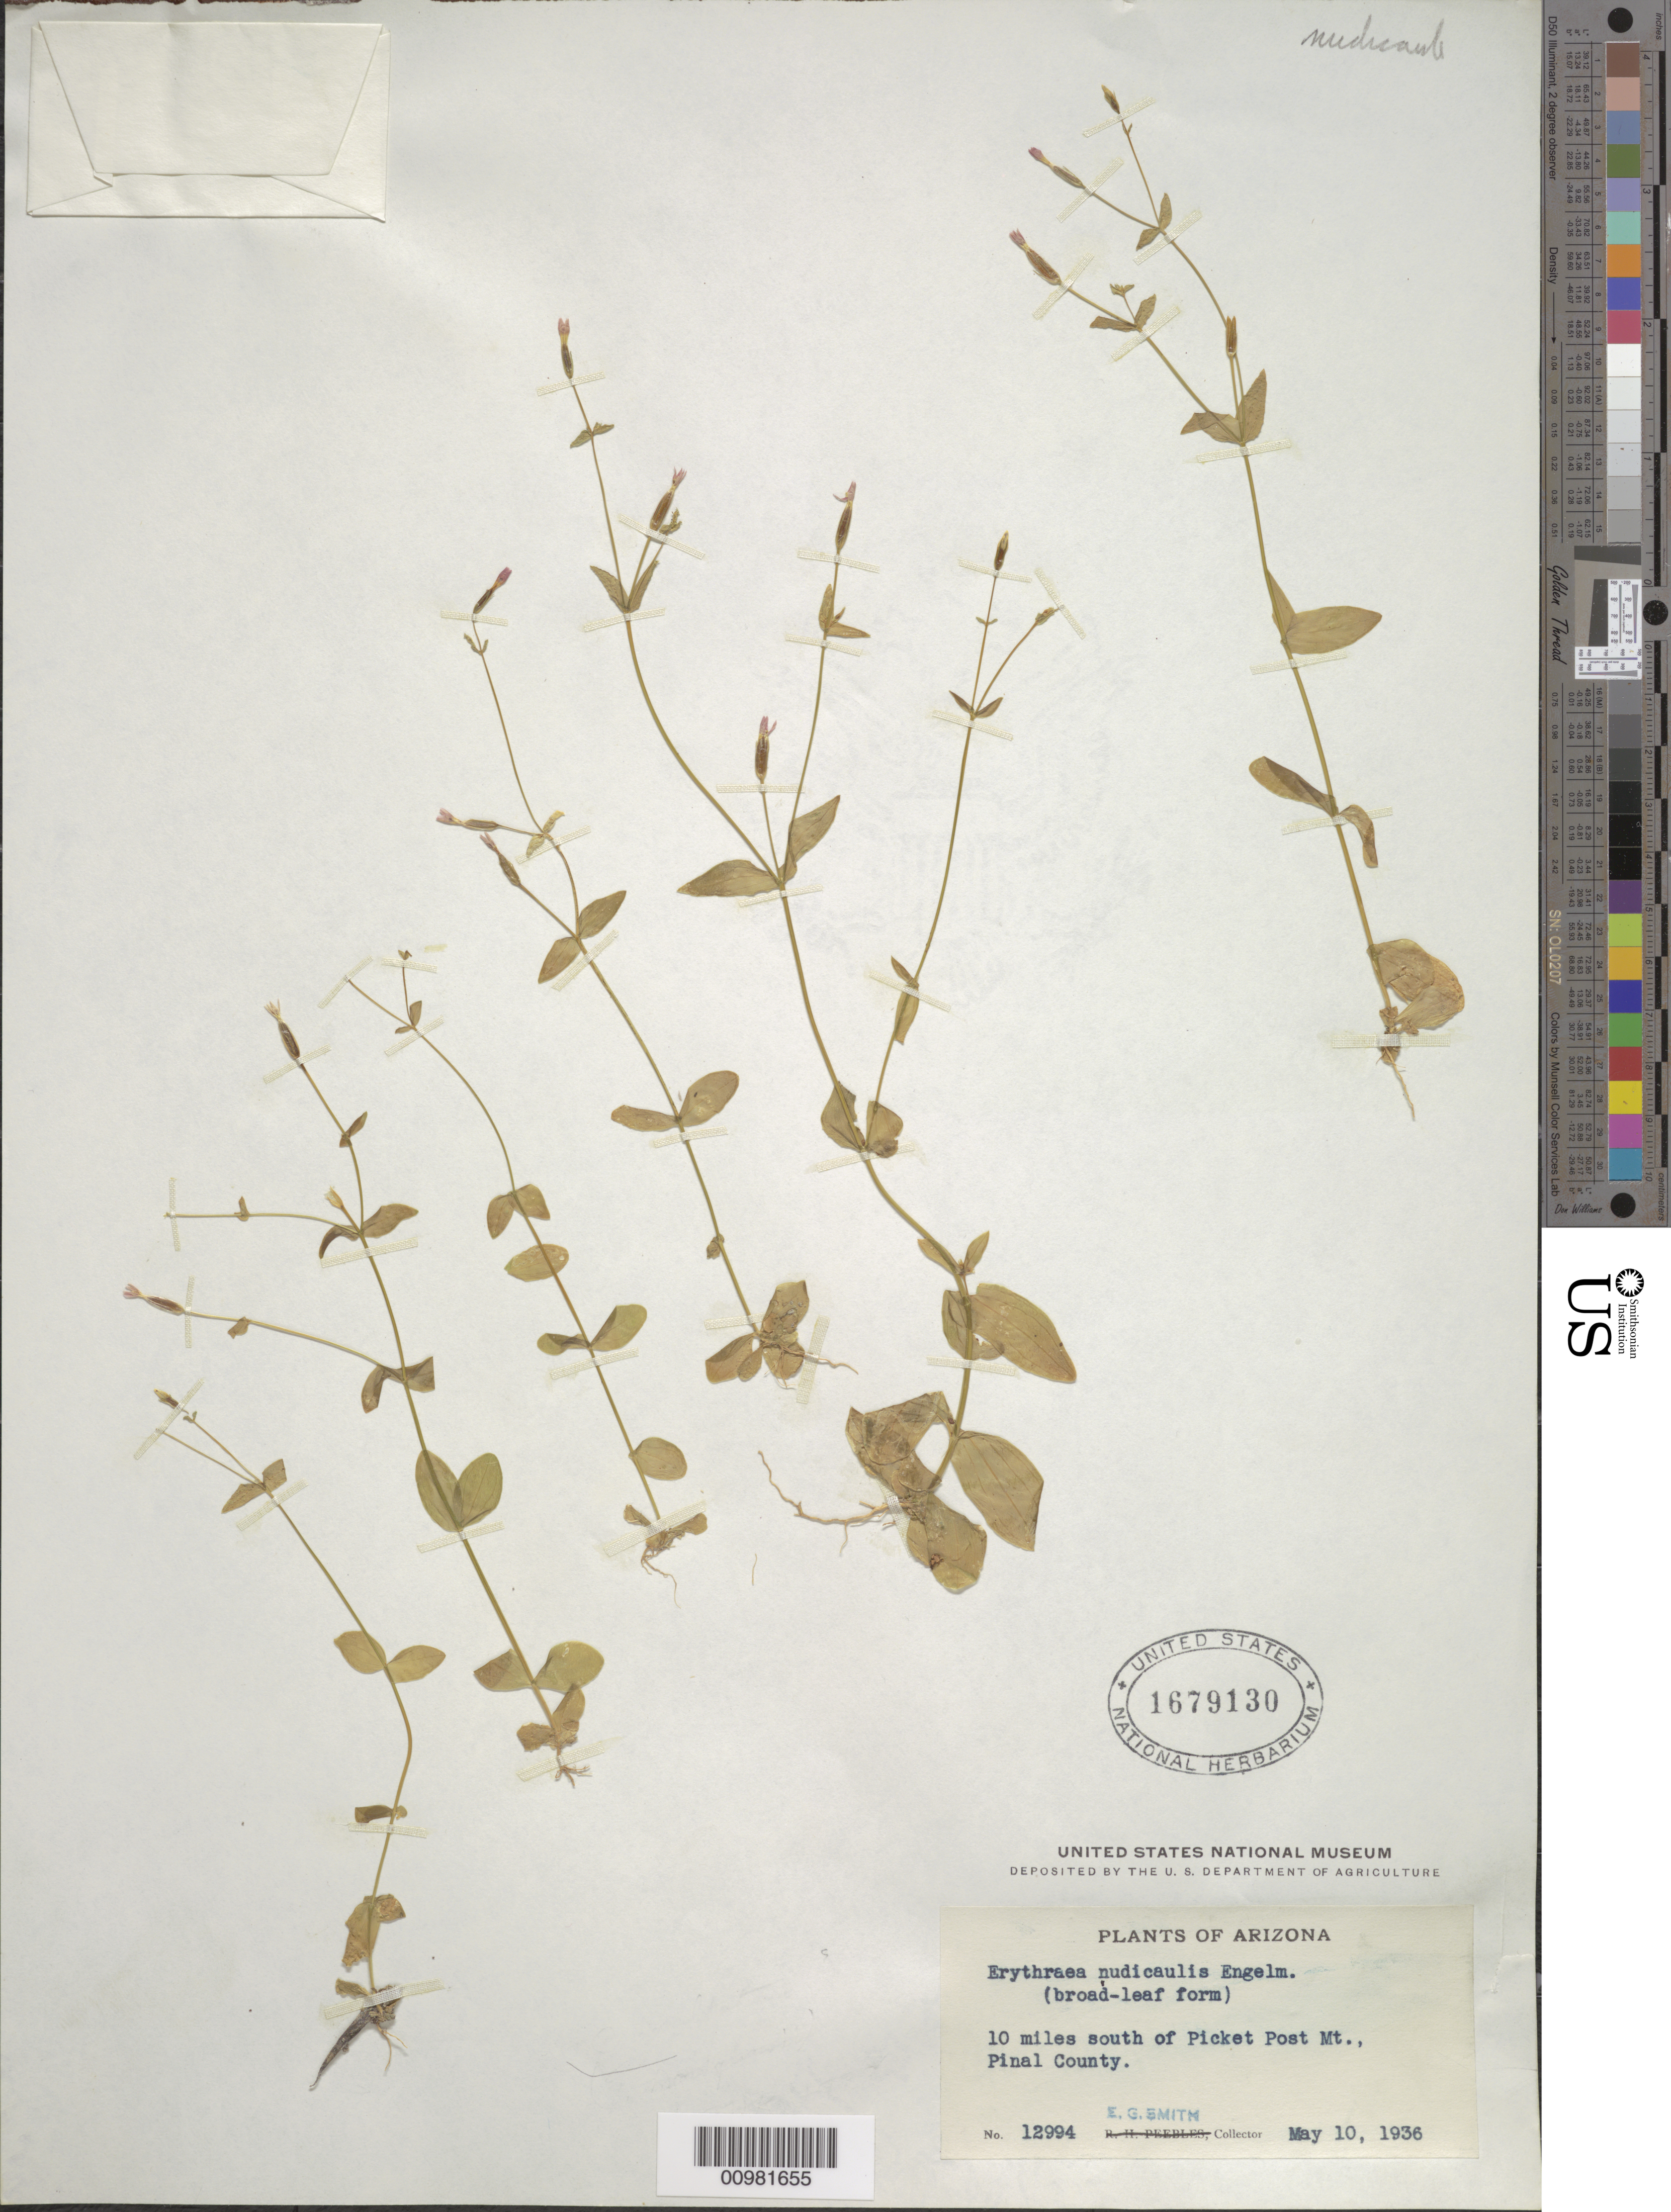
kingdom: Plantae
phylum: Tracheophyta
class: Magnoliopsida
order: Gentianales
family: Gentianaceae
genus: Centaurium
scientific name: Centaurium nudicaule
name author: (Engelm.) B.L. Rob.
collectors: E. G. Smith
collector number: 12994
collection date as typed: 10 May 1936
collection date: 1936-05-10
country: United States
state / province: Arizona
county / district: Pinal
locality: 10 miles S of Picket Post Mt.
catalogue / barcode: US 1679130